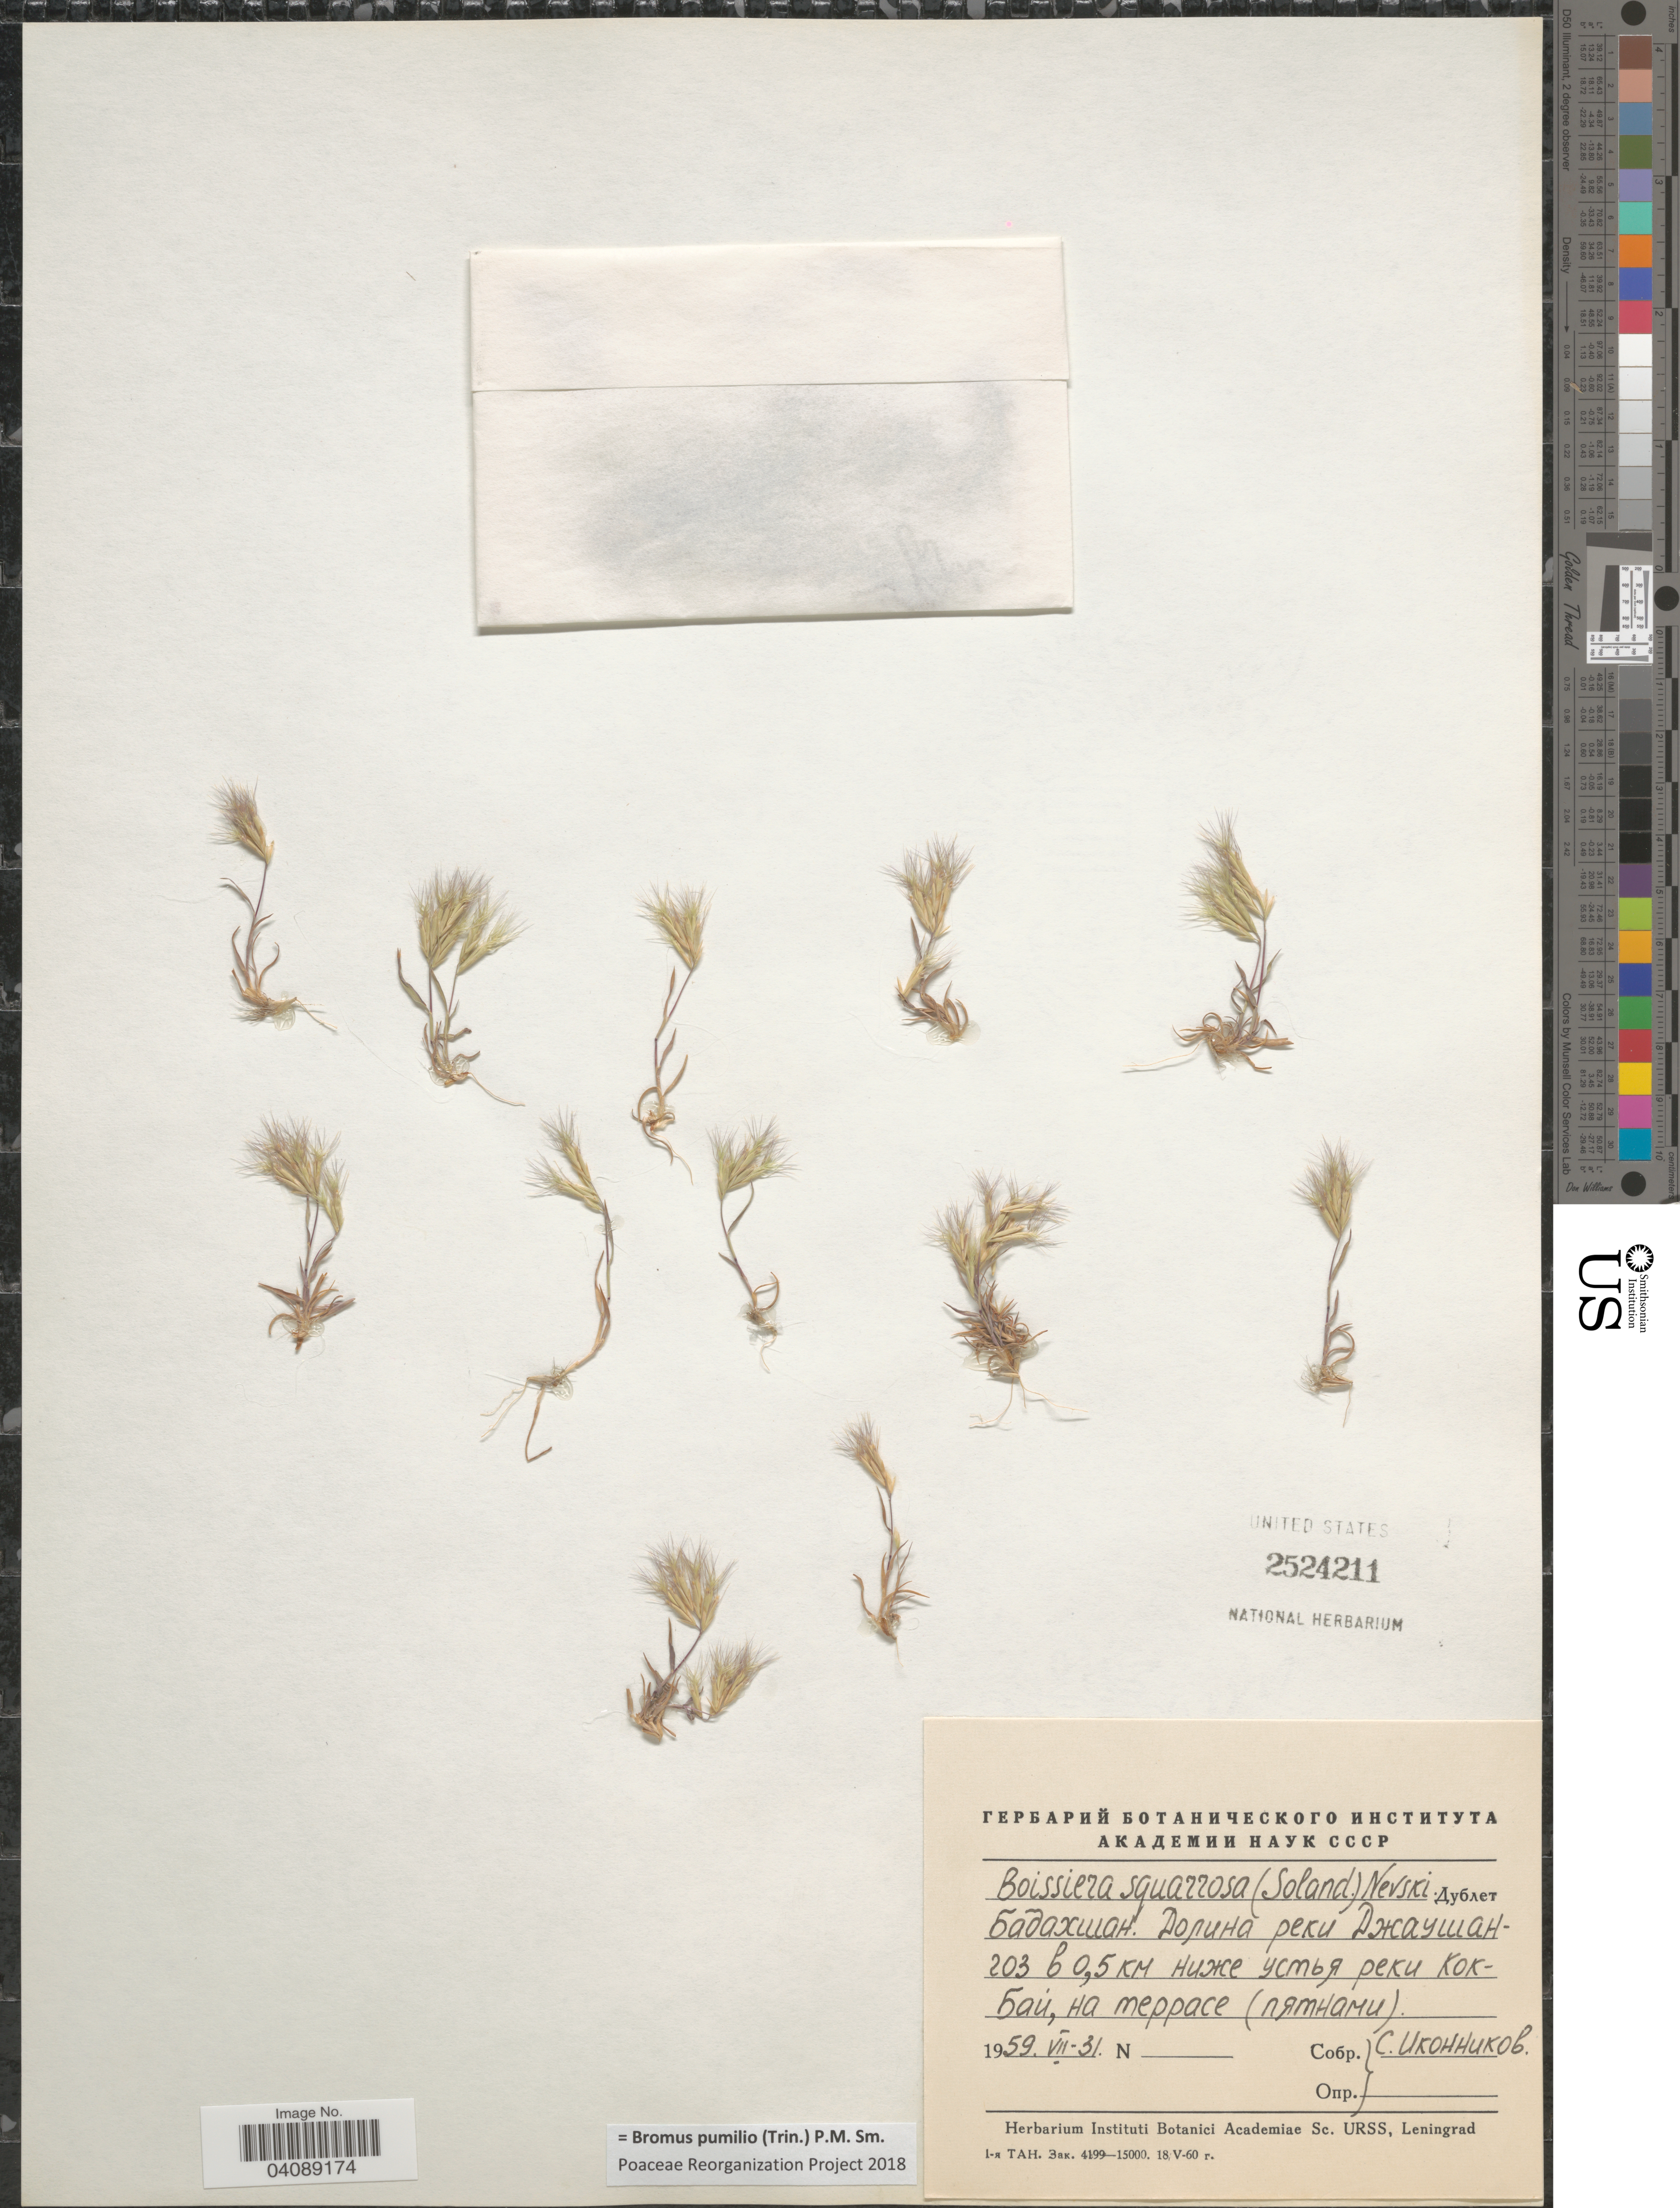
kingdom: Plantae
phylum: Tracheophyta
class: Liliopsida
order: Poales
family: Poaceae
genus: Bromus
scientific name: Bromus pumilio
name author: (Trin.) P.M. Sm.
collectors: S. Ikonnikov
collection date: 1959-07-31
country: Tajikistan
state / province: Gorno-Badakhstan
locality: Valley of river Dzhaushangoz, 0.5 km from mouth of river Qoqboy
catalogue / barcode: US 2524211